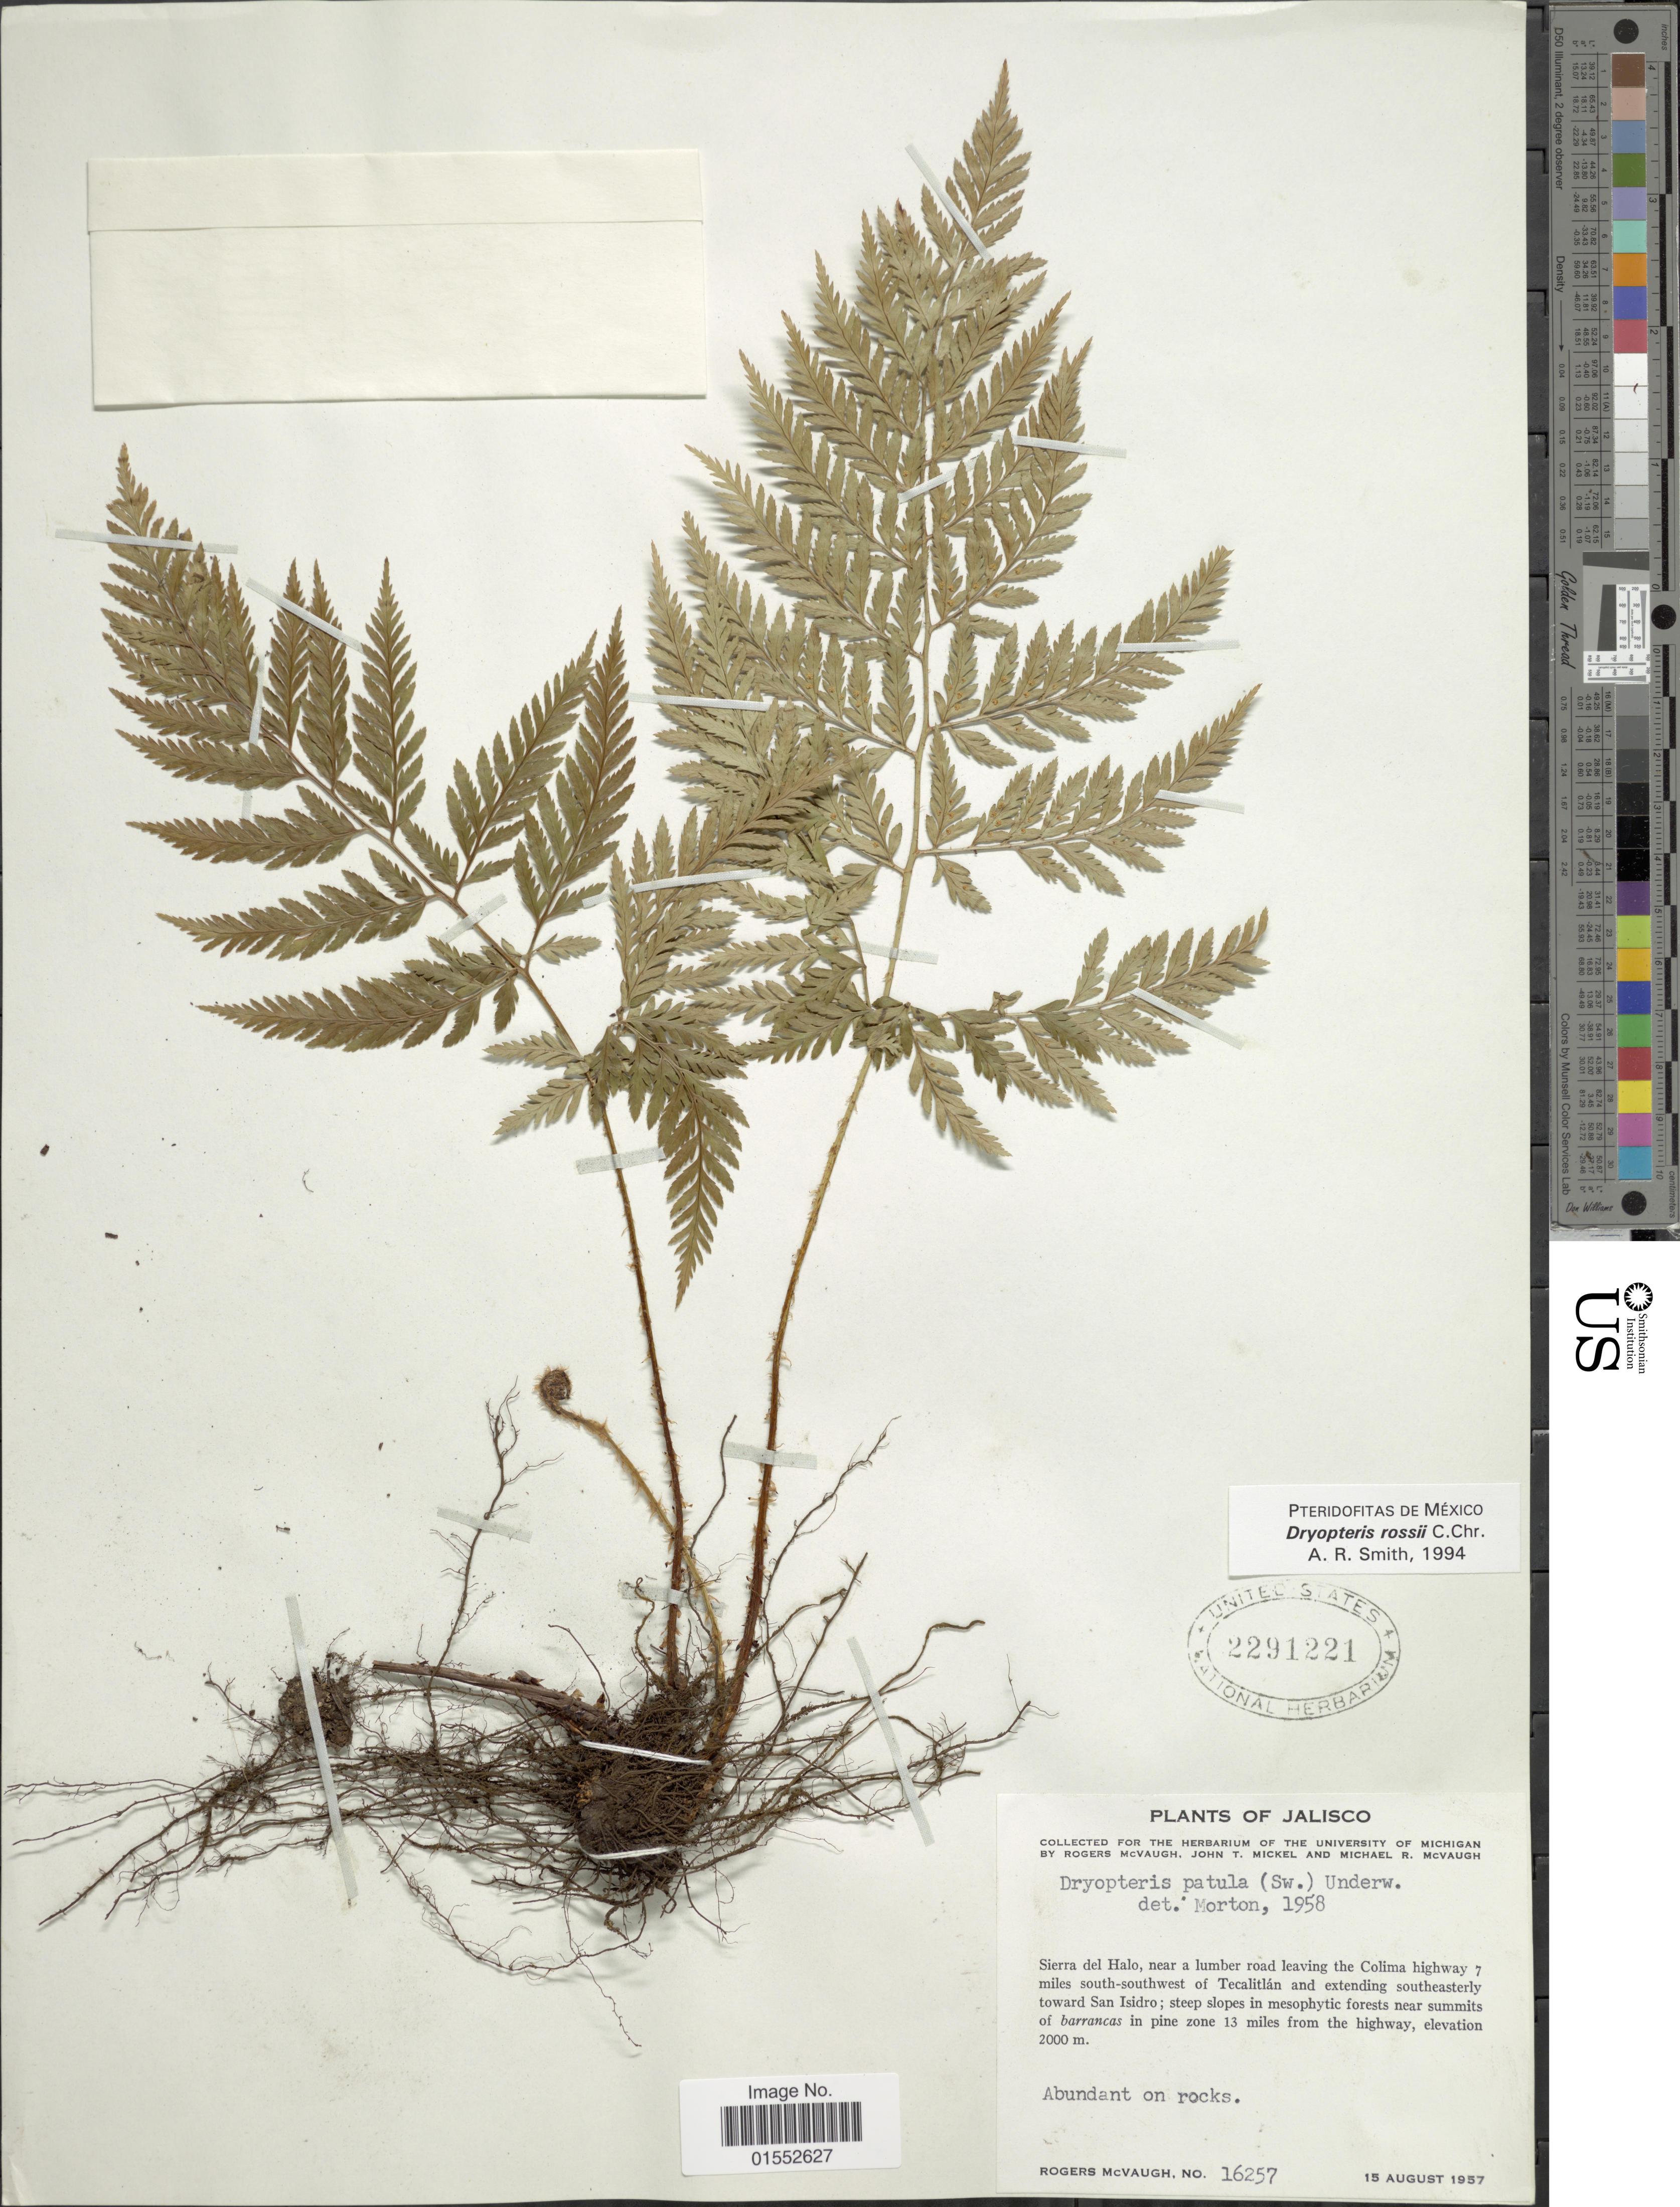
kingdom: Plantae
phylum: Tracheophyta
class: Polypodiopsida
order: Polypodiales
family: Dryopteridaceae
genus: Dryopteris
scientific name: Dryopteris rossii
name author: C. Chr.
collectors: R. McVaugh, J. T. Mickel & M. R. McVaugh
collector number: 16257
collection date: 1957-08-15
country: Mexico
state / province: Jalisco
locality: Sierra del Sierra del Halo, near a lumber road leaving the Colima highway 7 miles south-southwest of Tecalitlán and extending southeasterly toward San Isidro, 13 miles from the highway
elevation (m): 2000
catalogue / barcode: US 2291221